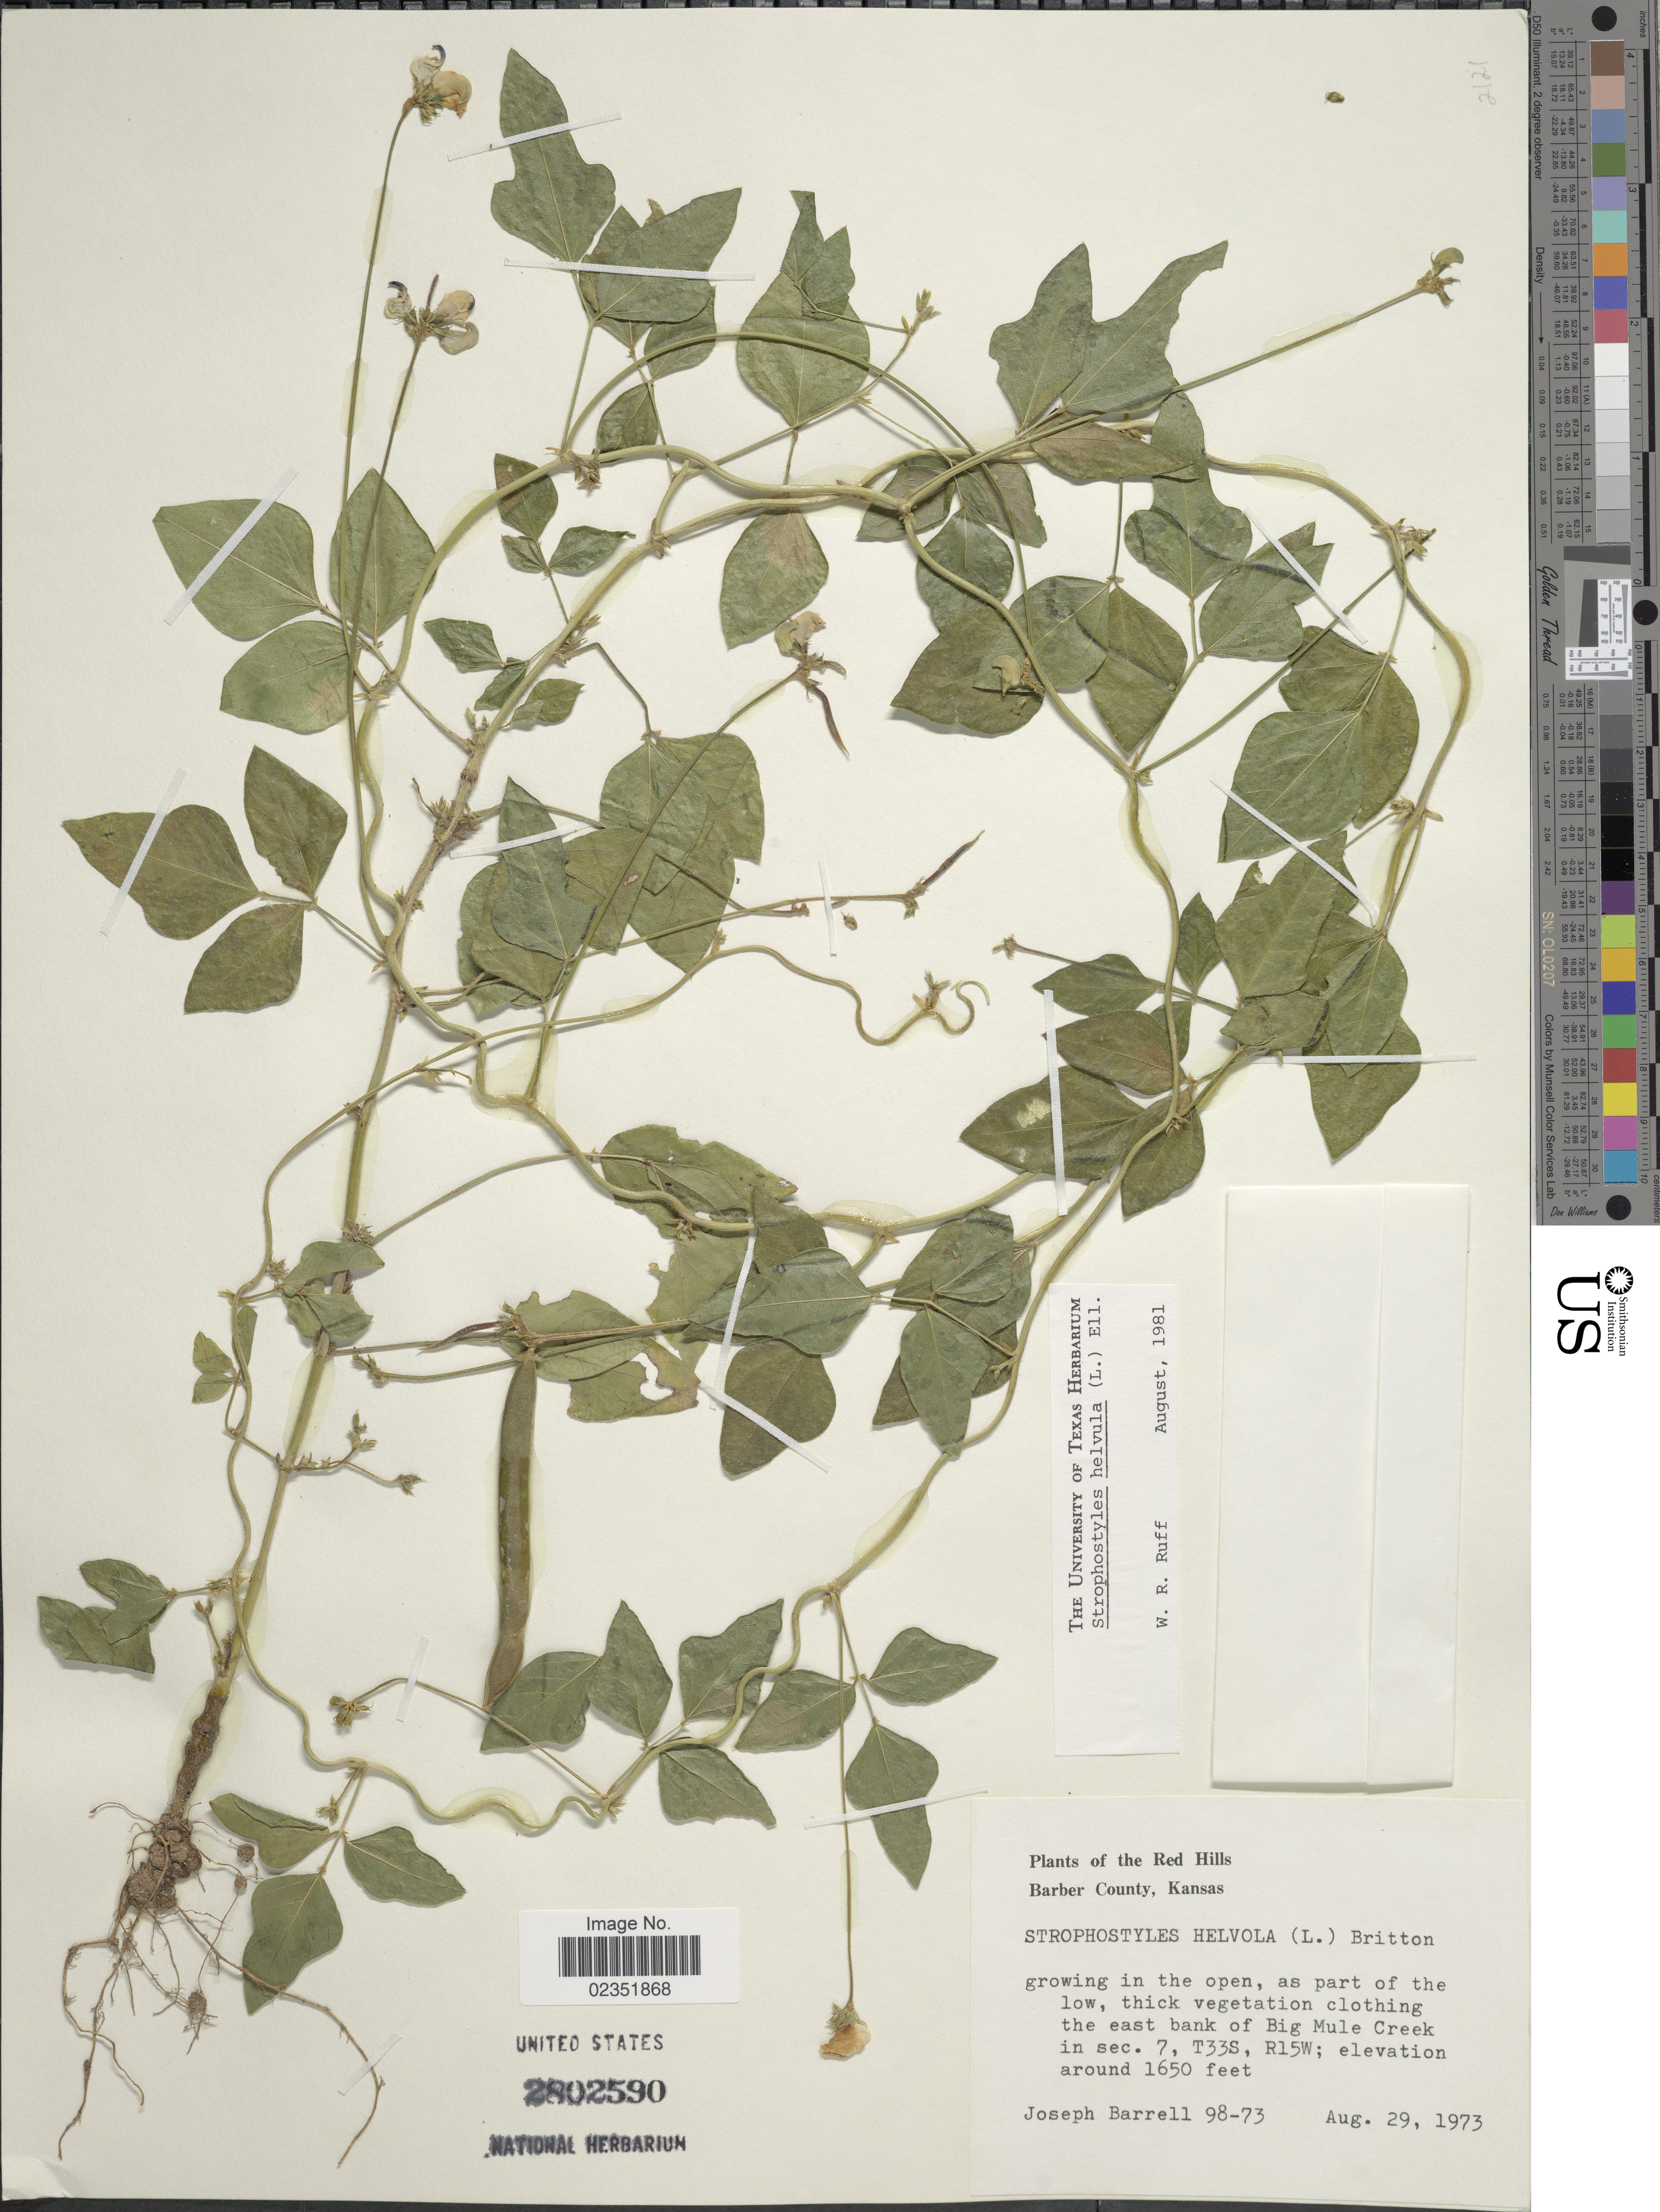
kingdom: Plantae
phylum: Tracheophyta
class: Magnoliopsida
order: Fabales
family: Fabaceae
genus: Strophostyles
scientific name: Strophostyles helvola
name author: (L.) Elliott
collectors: J. Barrell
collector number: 98-73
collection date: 1973-08-29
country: United States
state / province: Kansas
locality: The Red Hills Barber County, growing in the open, as part of the low, thick vgetation clothing the east bank of Big Mule Creek in sec. 7, T33S, R15W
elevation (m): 503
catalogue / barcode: US 2802590